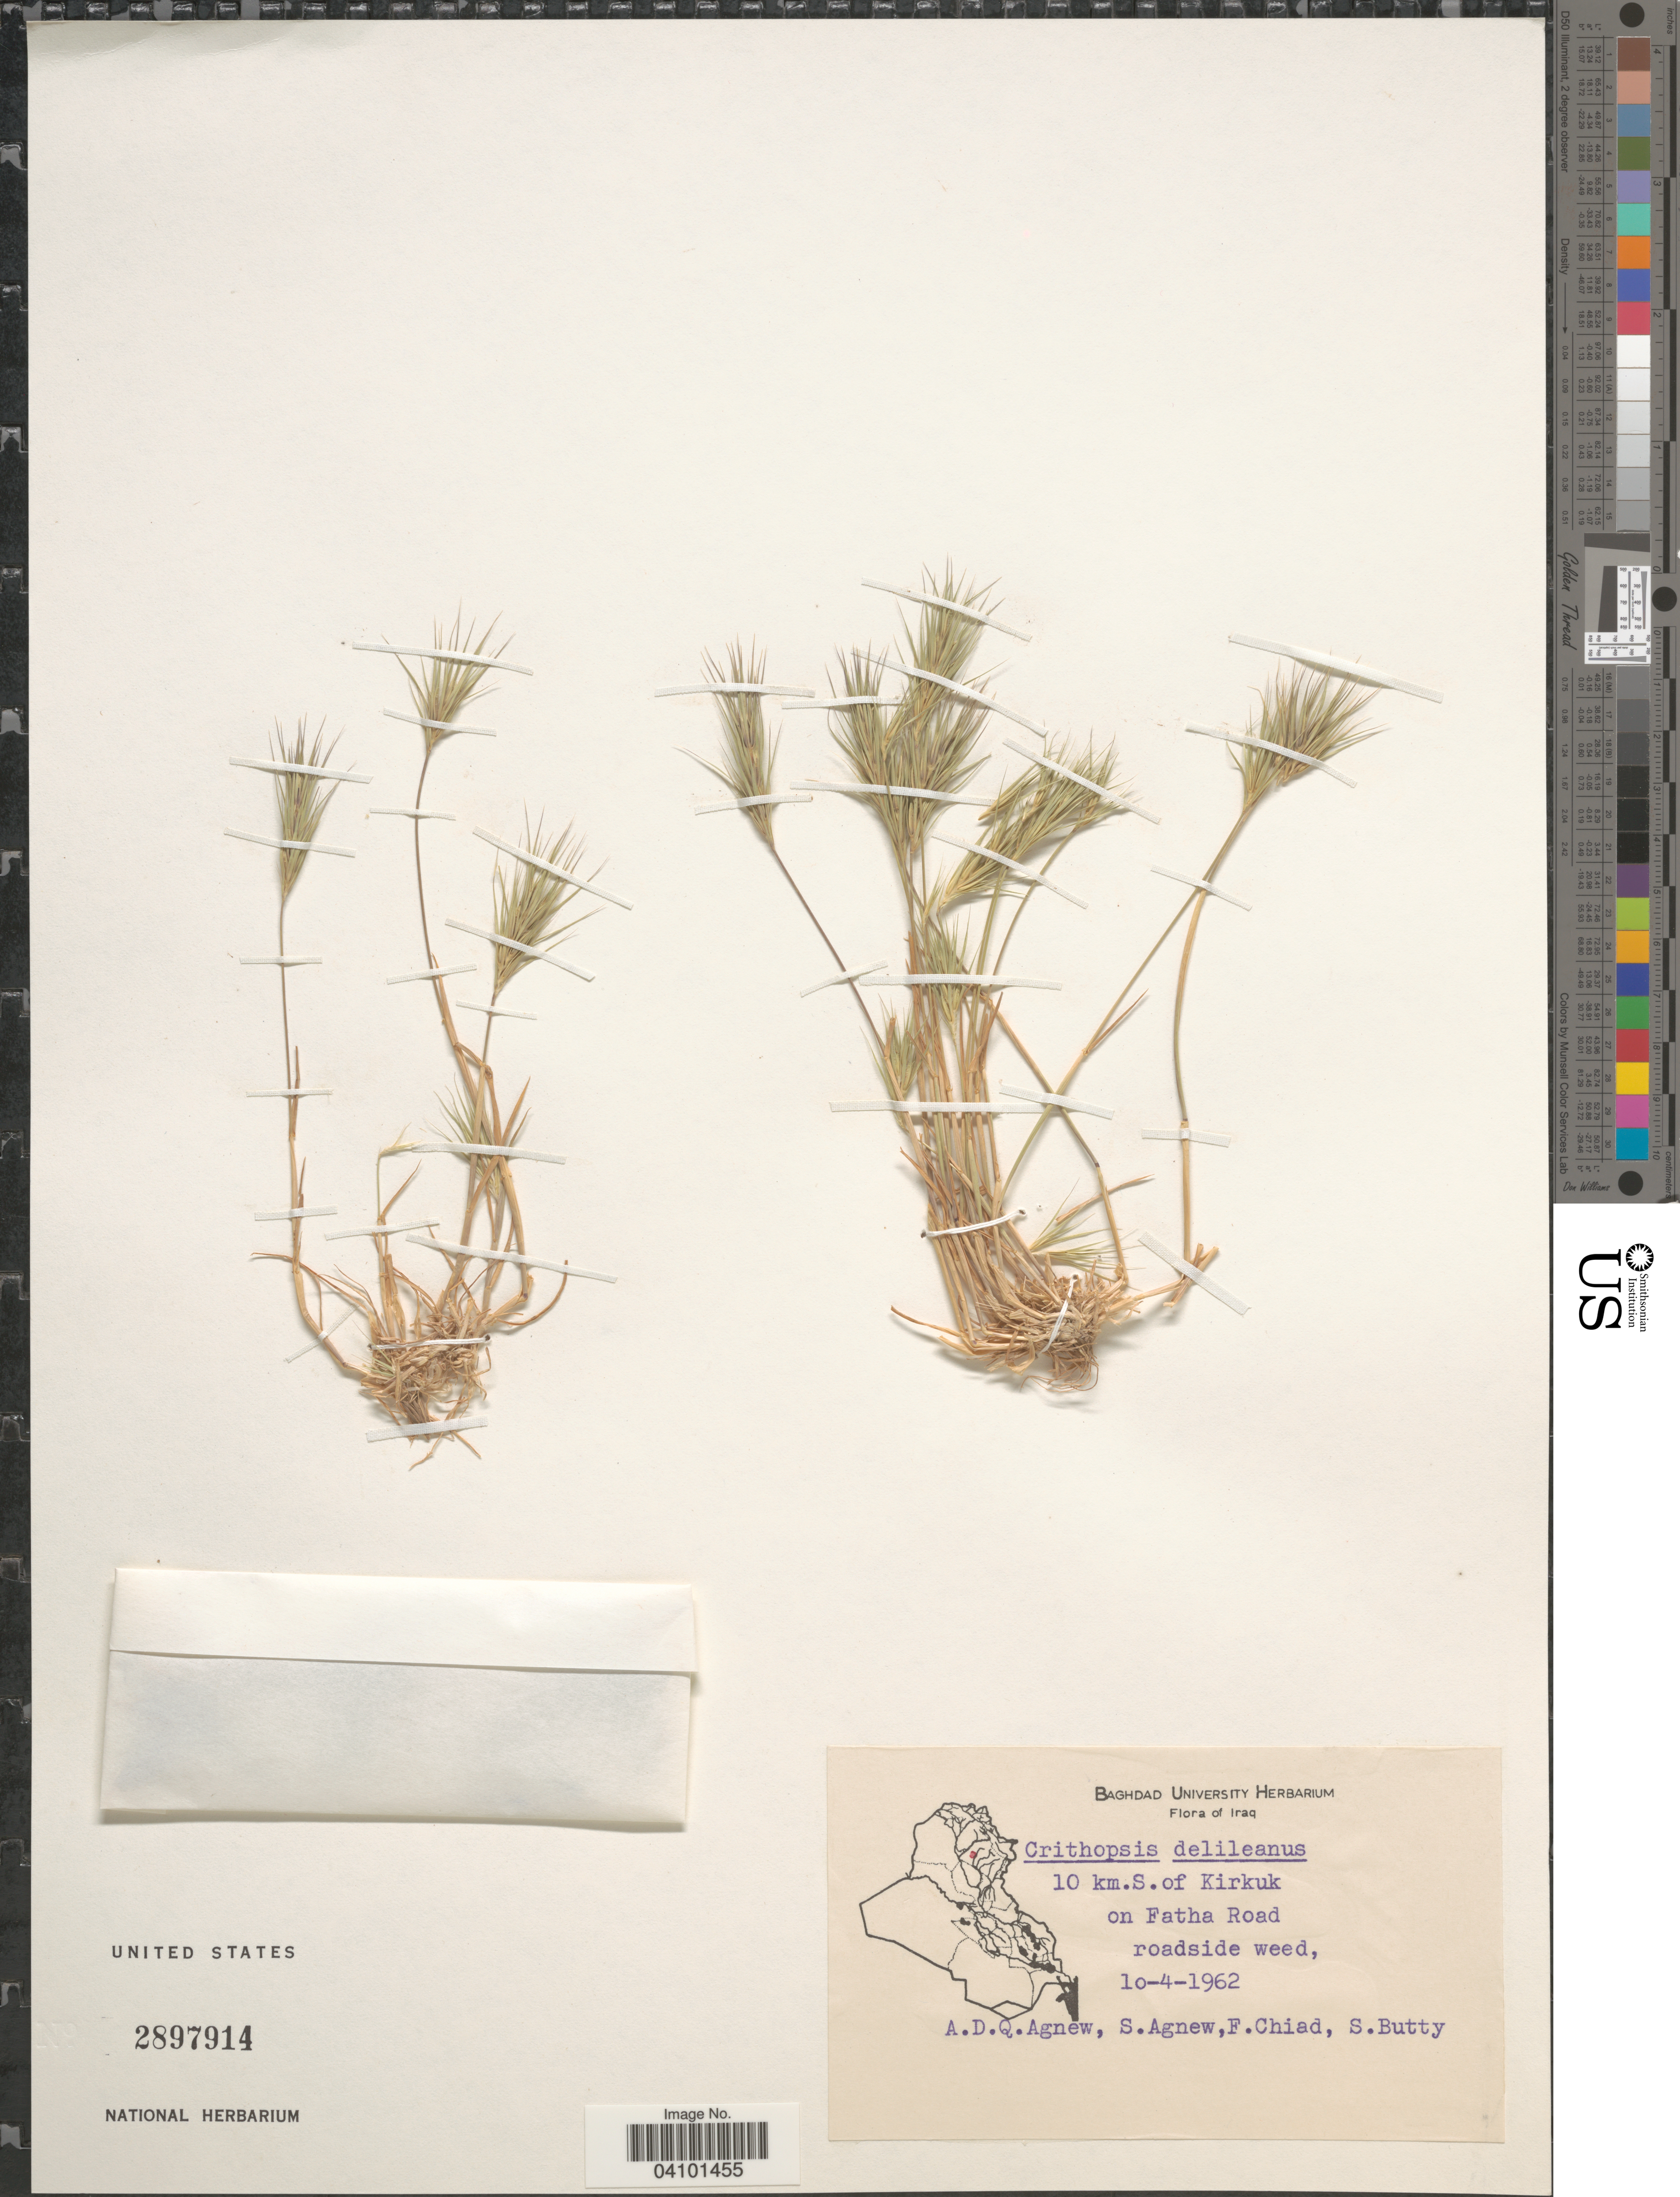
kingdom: Plantae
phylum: Tracheophyta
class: Liliopsida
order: Poales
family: Poaceae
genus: Crithopsis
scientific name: Crithopsis delileana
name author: (Schult.) Roshev.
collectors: A. D. Agnew, S. Agnew, F. Chiad & S. Butty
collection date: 1962-04-10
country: Iraq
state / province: Kirkūk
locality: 10 km.S. of Kirkuk on Fatha Road.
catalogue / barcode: US 2897914